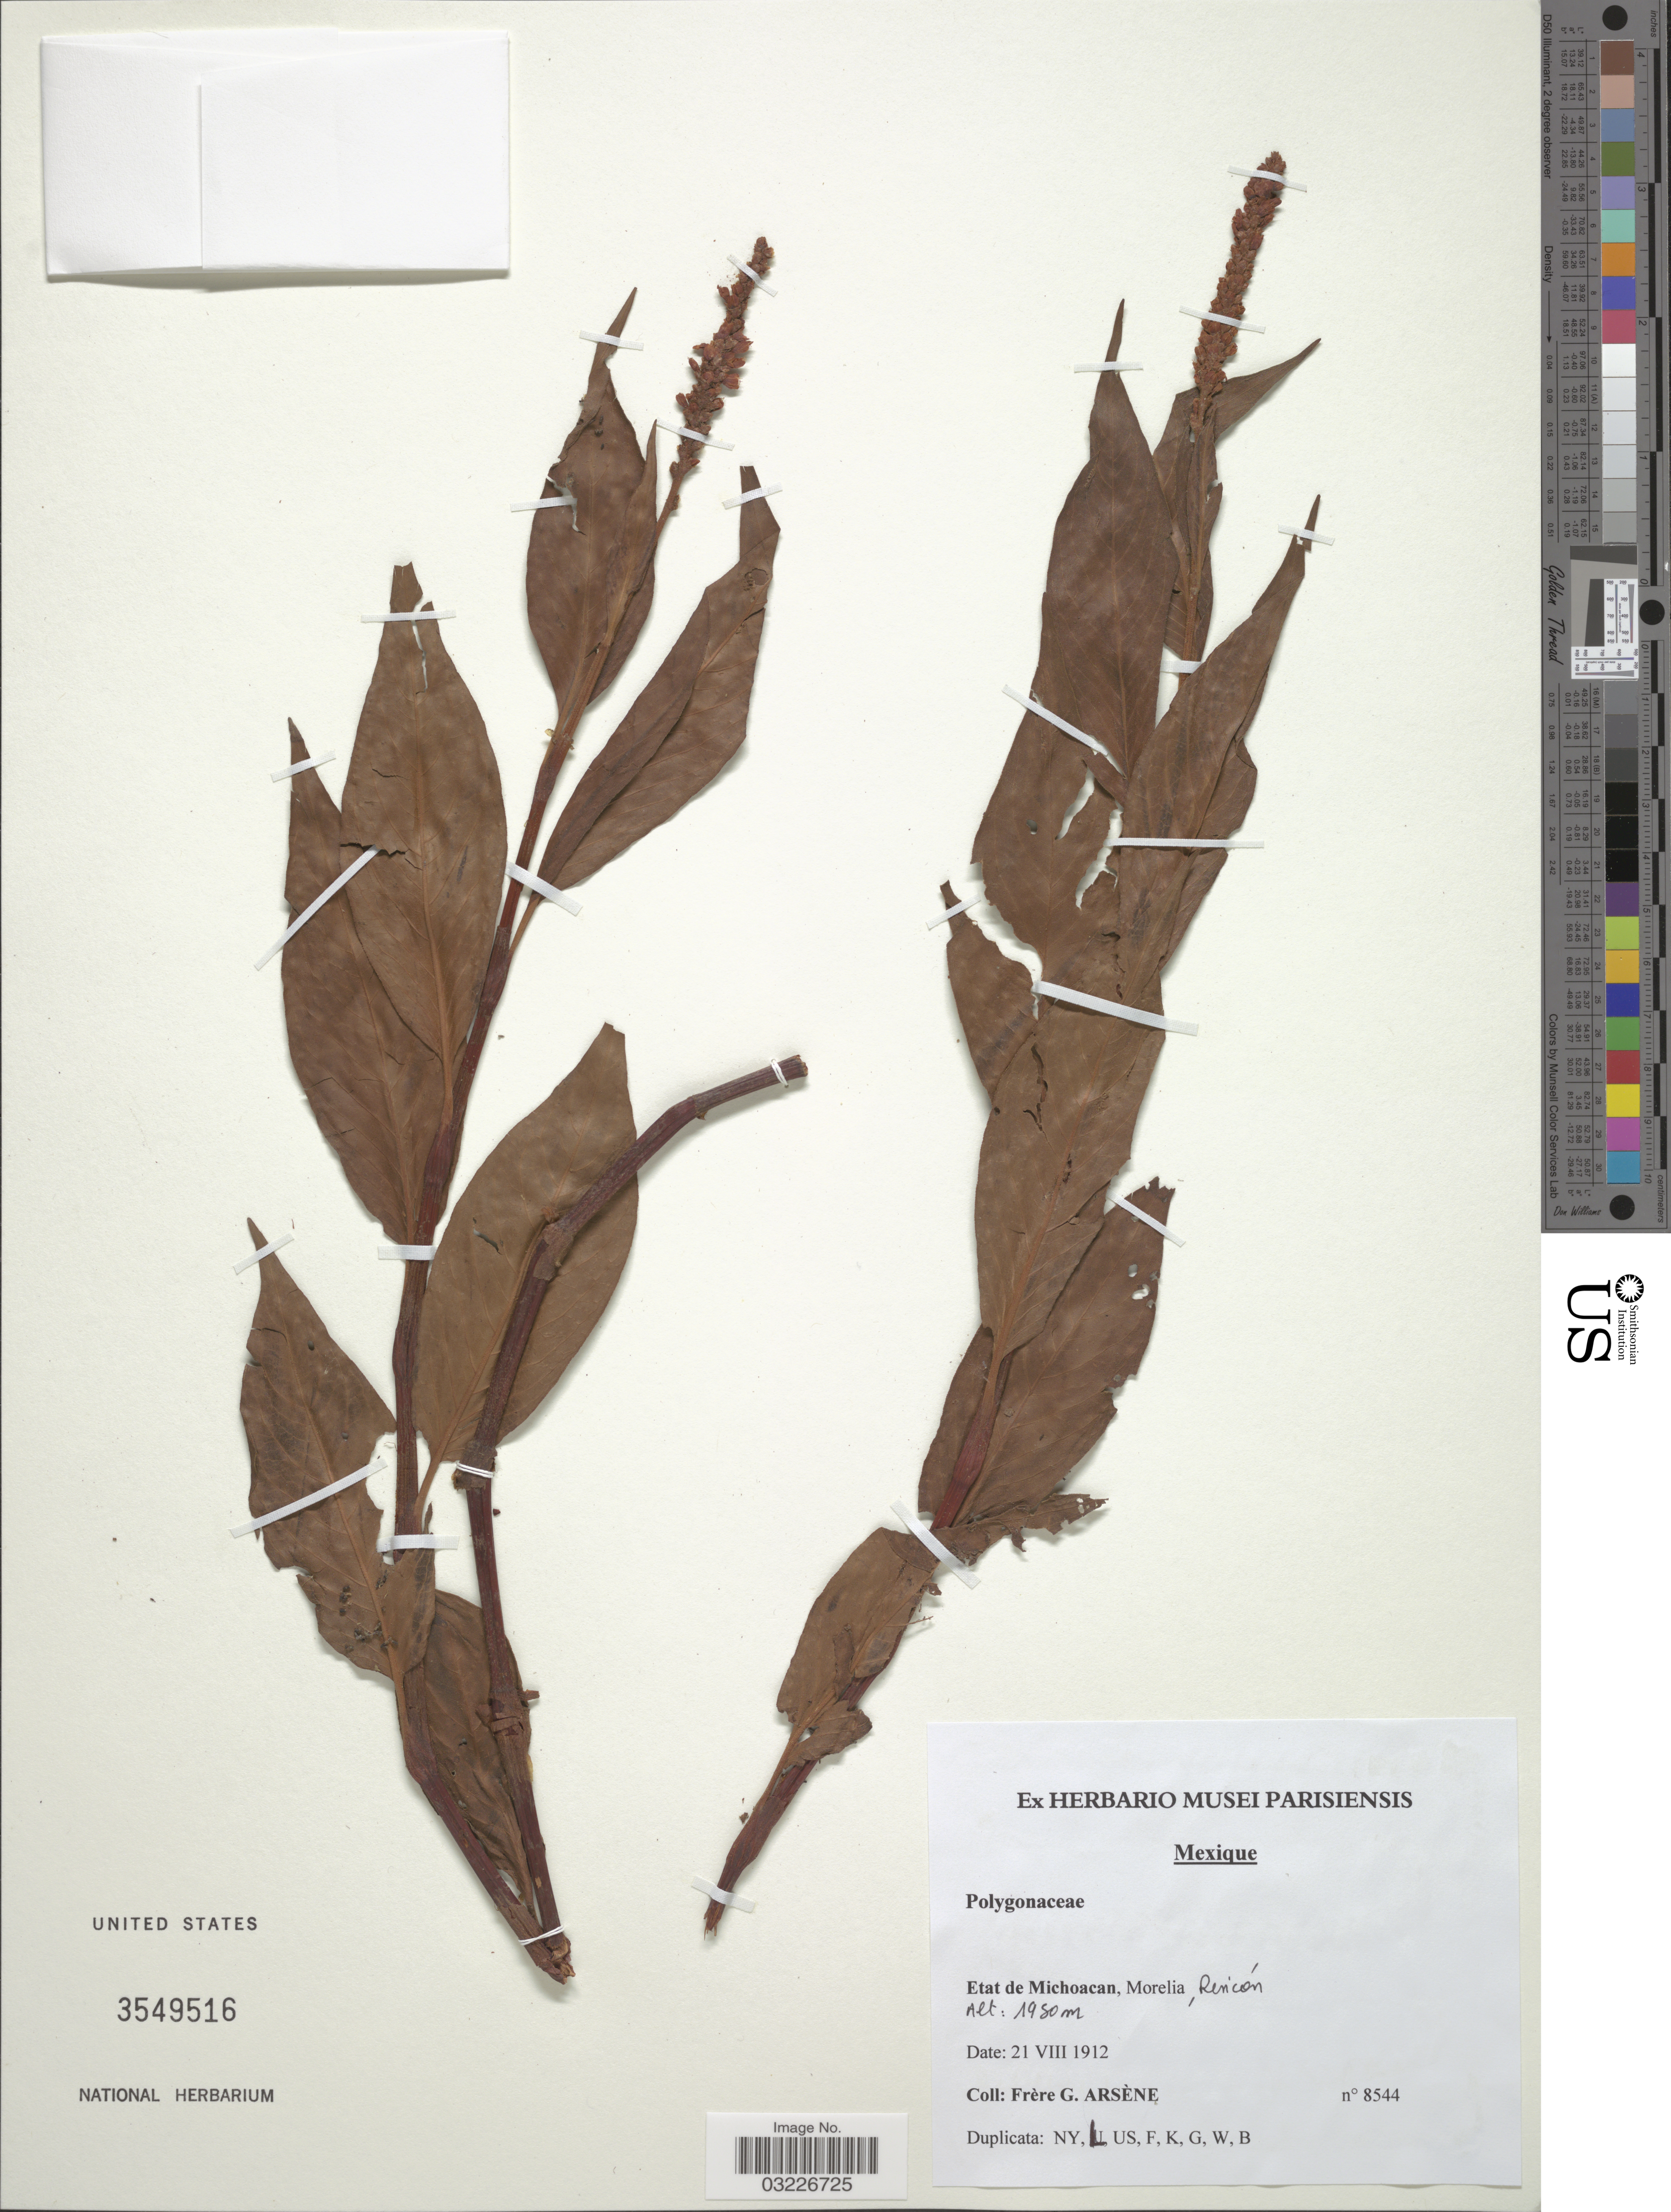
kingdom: Plantae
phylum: Tracheophyta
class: Magnoliopsida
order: Caryophyllales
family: Polygonaceae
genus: Persicaria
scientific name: Persicaria coccinea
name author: (Muhl. ex Willd.) Greene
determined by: Atha, D. E.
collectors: Bro. G. Arsène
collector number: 8544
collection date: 1912-08-21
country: Mexico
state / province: Michoacán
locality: Morelia, Rincón.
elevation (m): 1950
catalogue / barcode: US 3549516